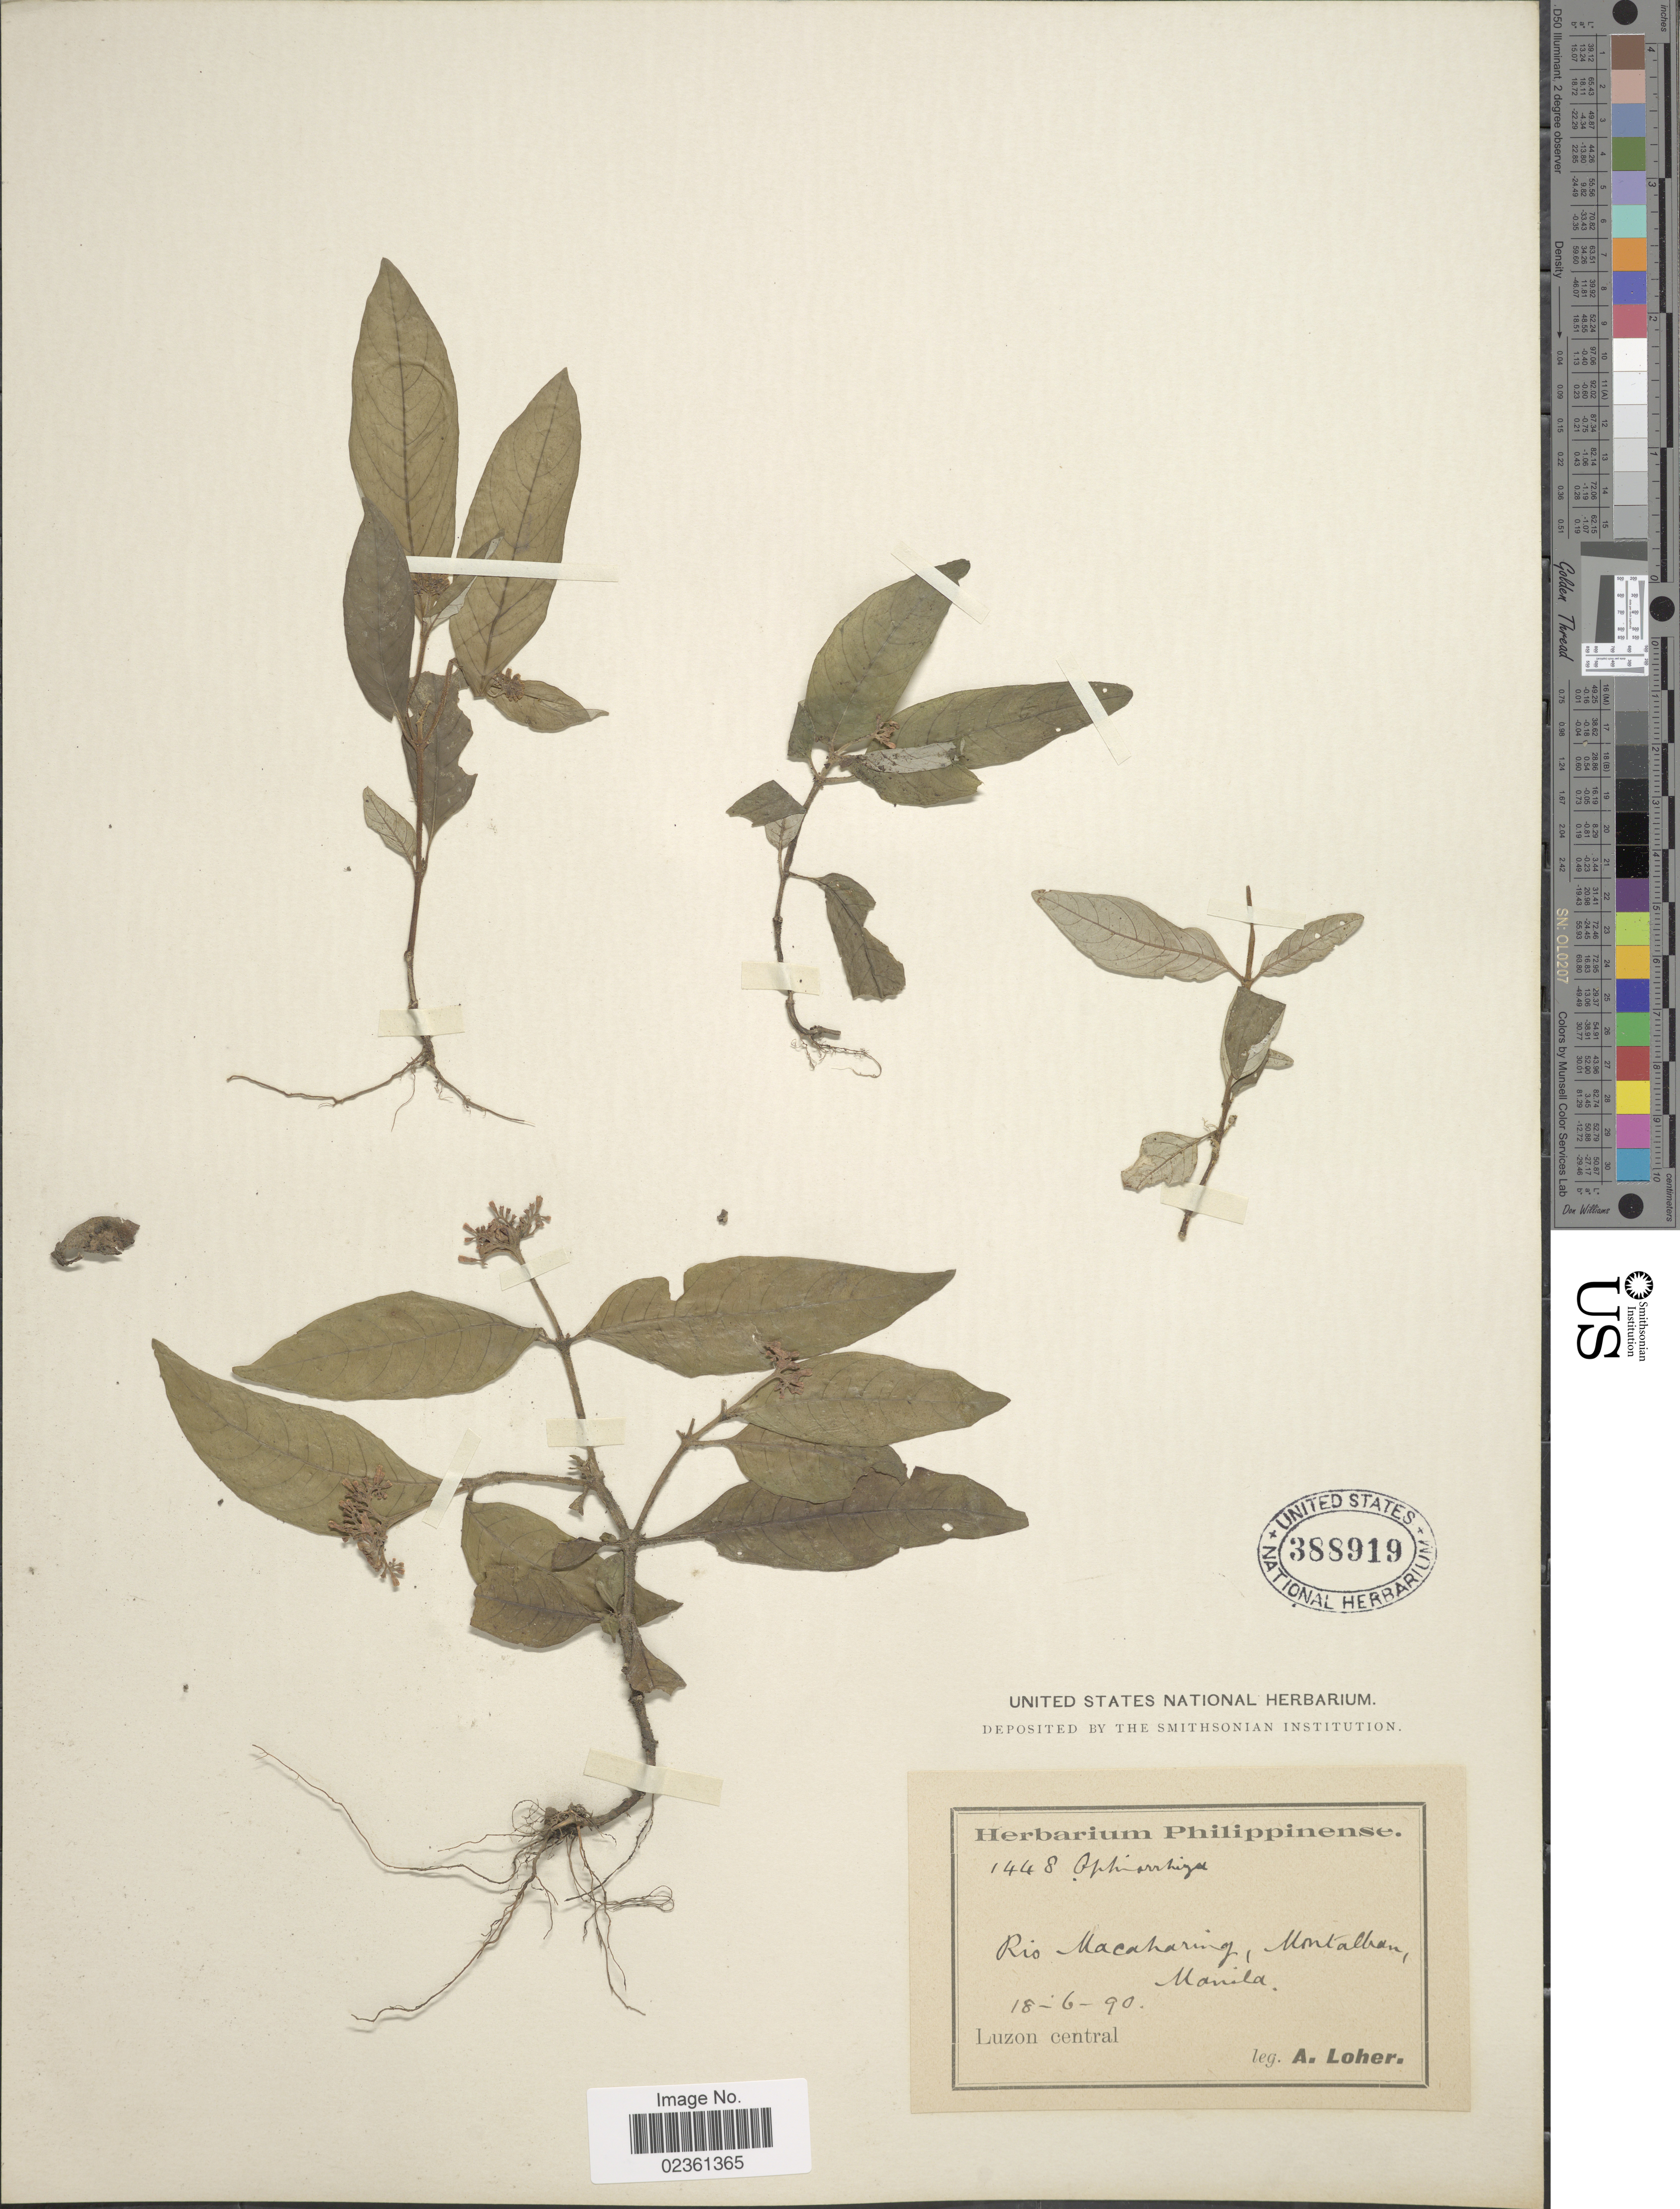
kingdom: Plantae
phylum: Tracheophyta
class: Magnoliopsida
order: Gentianales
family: Rubiaceae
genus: Ophiorrhiza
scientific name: Ophiorrhiza oblongifolia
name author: DC.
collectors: A. Loher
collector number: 1448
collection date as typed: Transcribed d/m/y: 18/6/90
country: Philippines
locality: Rio Macharing, Montalban, Manila.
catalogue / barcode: US 388919